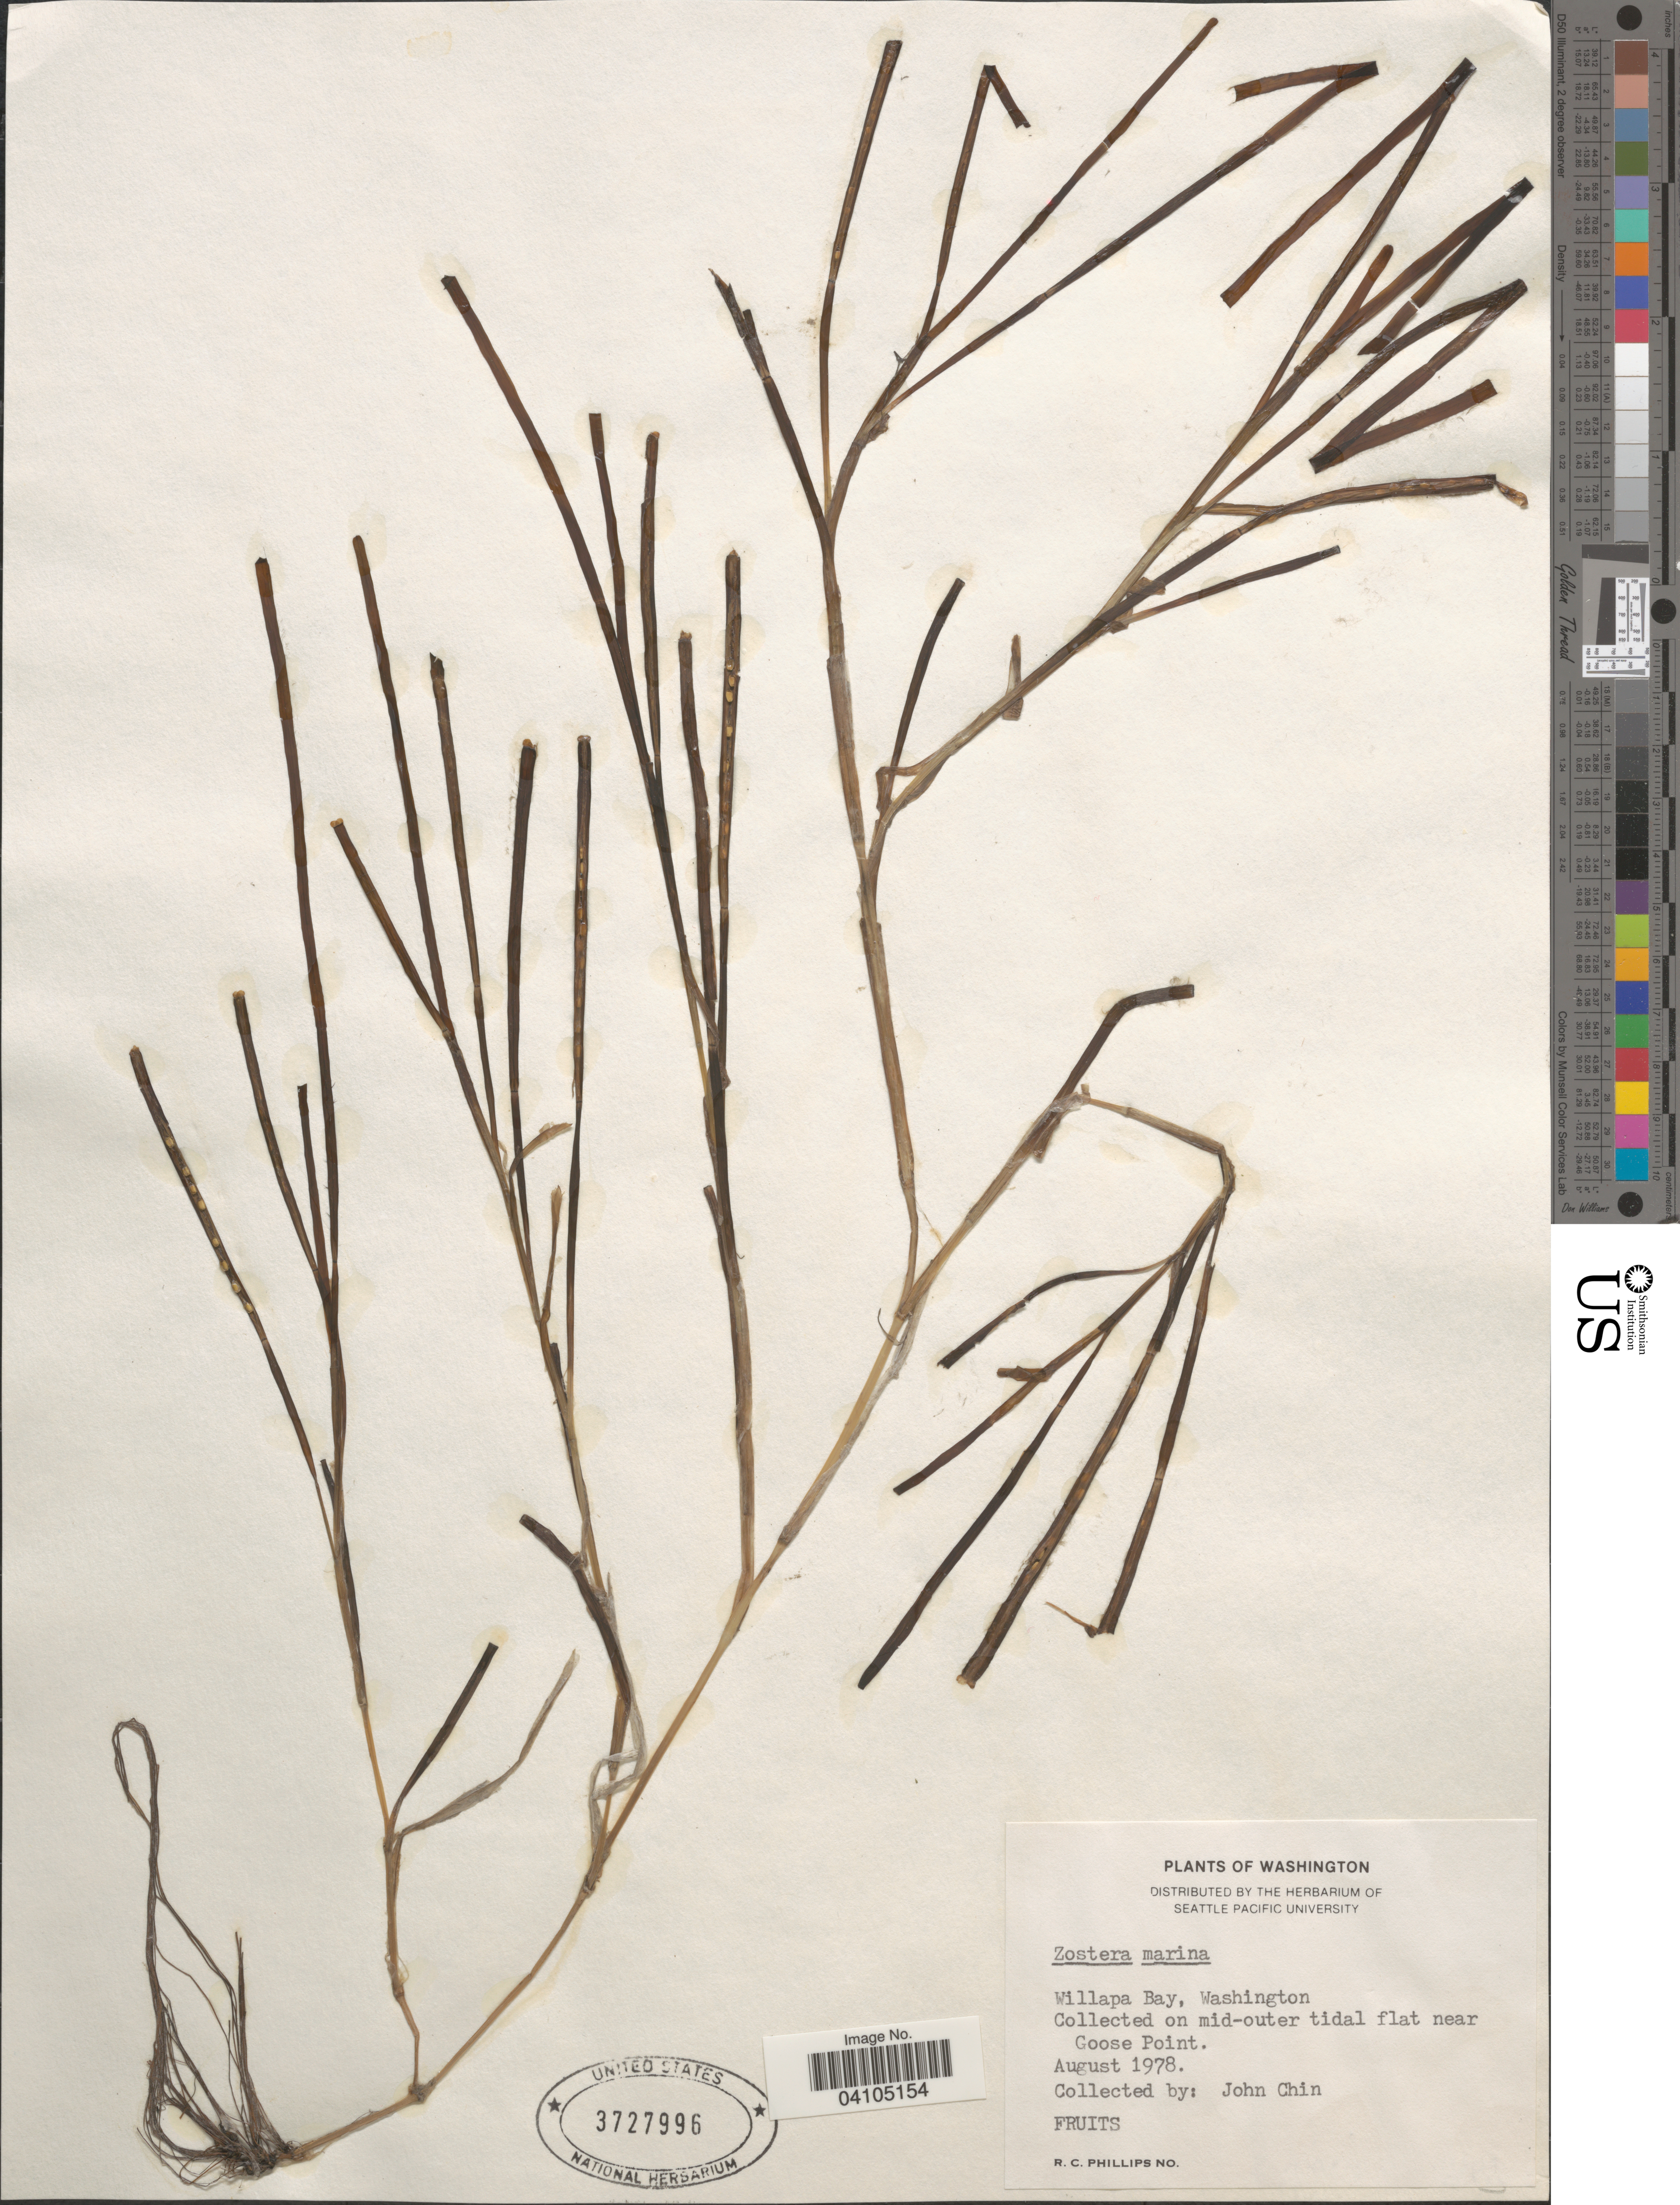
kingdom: Plantae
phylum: Tracheophyta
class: Liliopsida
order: Alismatales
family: Zosteraceae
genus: Zostera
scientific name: Zostera marina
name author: L.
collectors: J. Chin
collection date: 1978-08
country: United States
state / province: Washington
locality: Willapa Bay. On mid-outer tidal flat near Goose Point.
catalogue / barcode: US 3727996